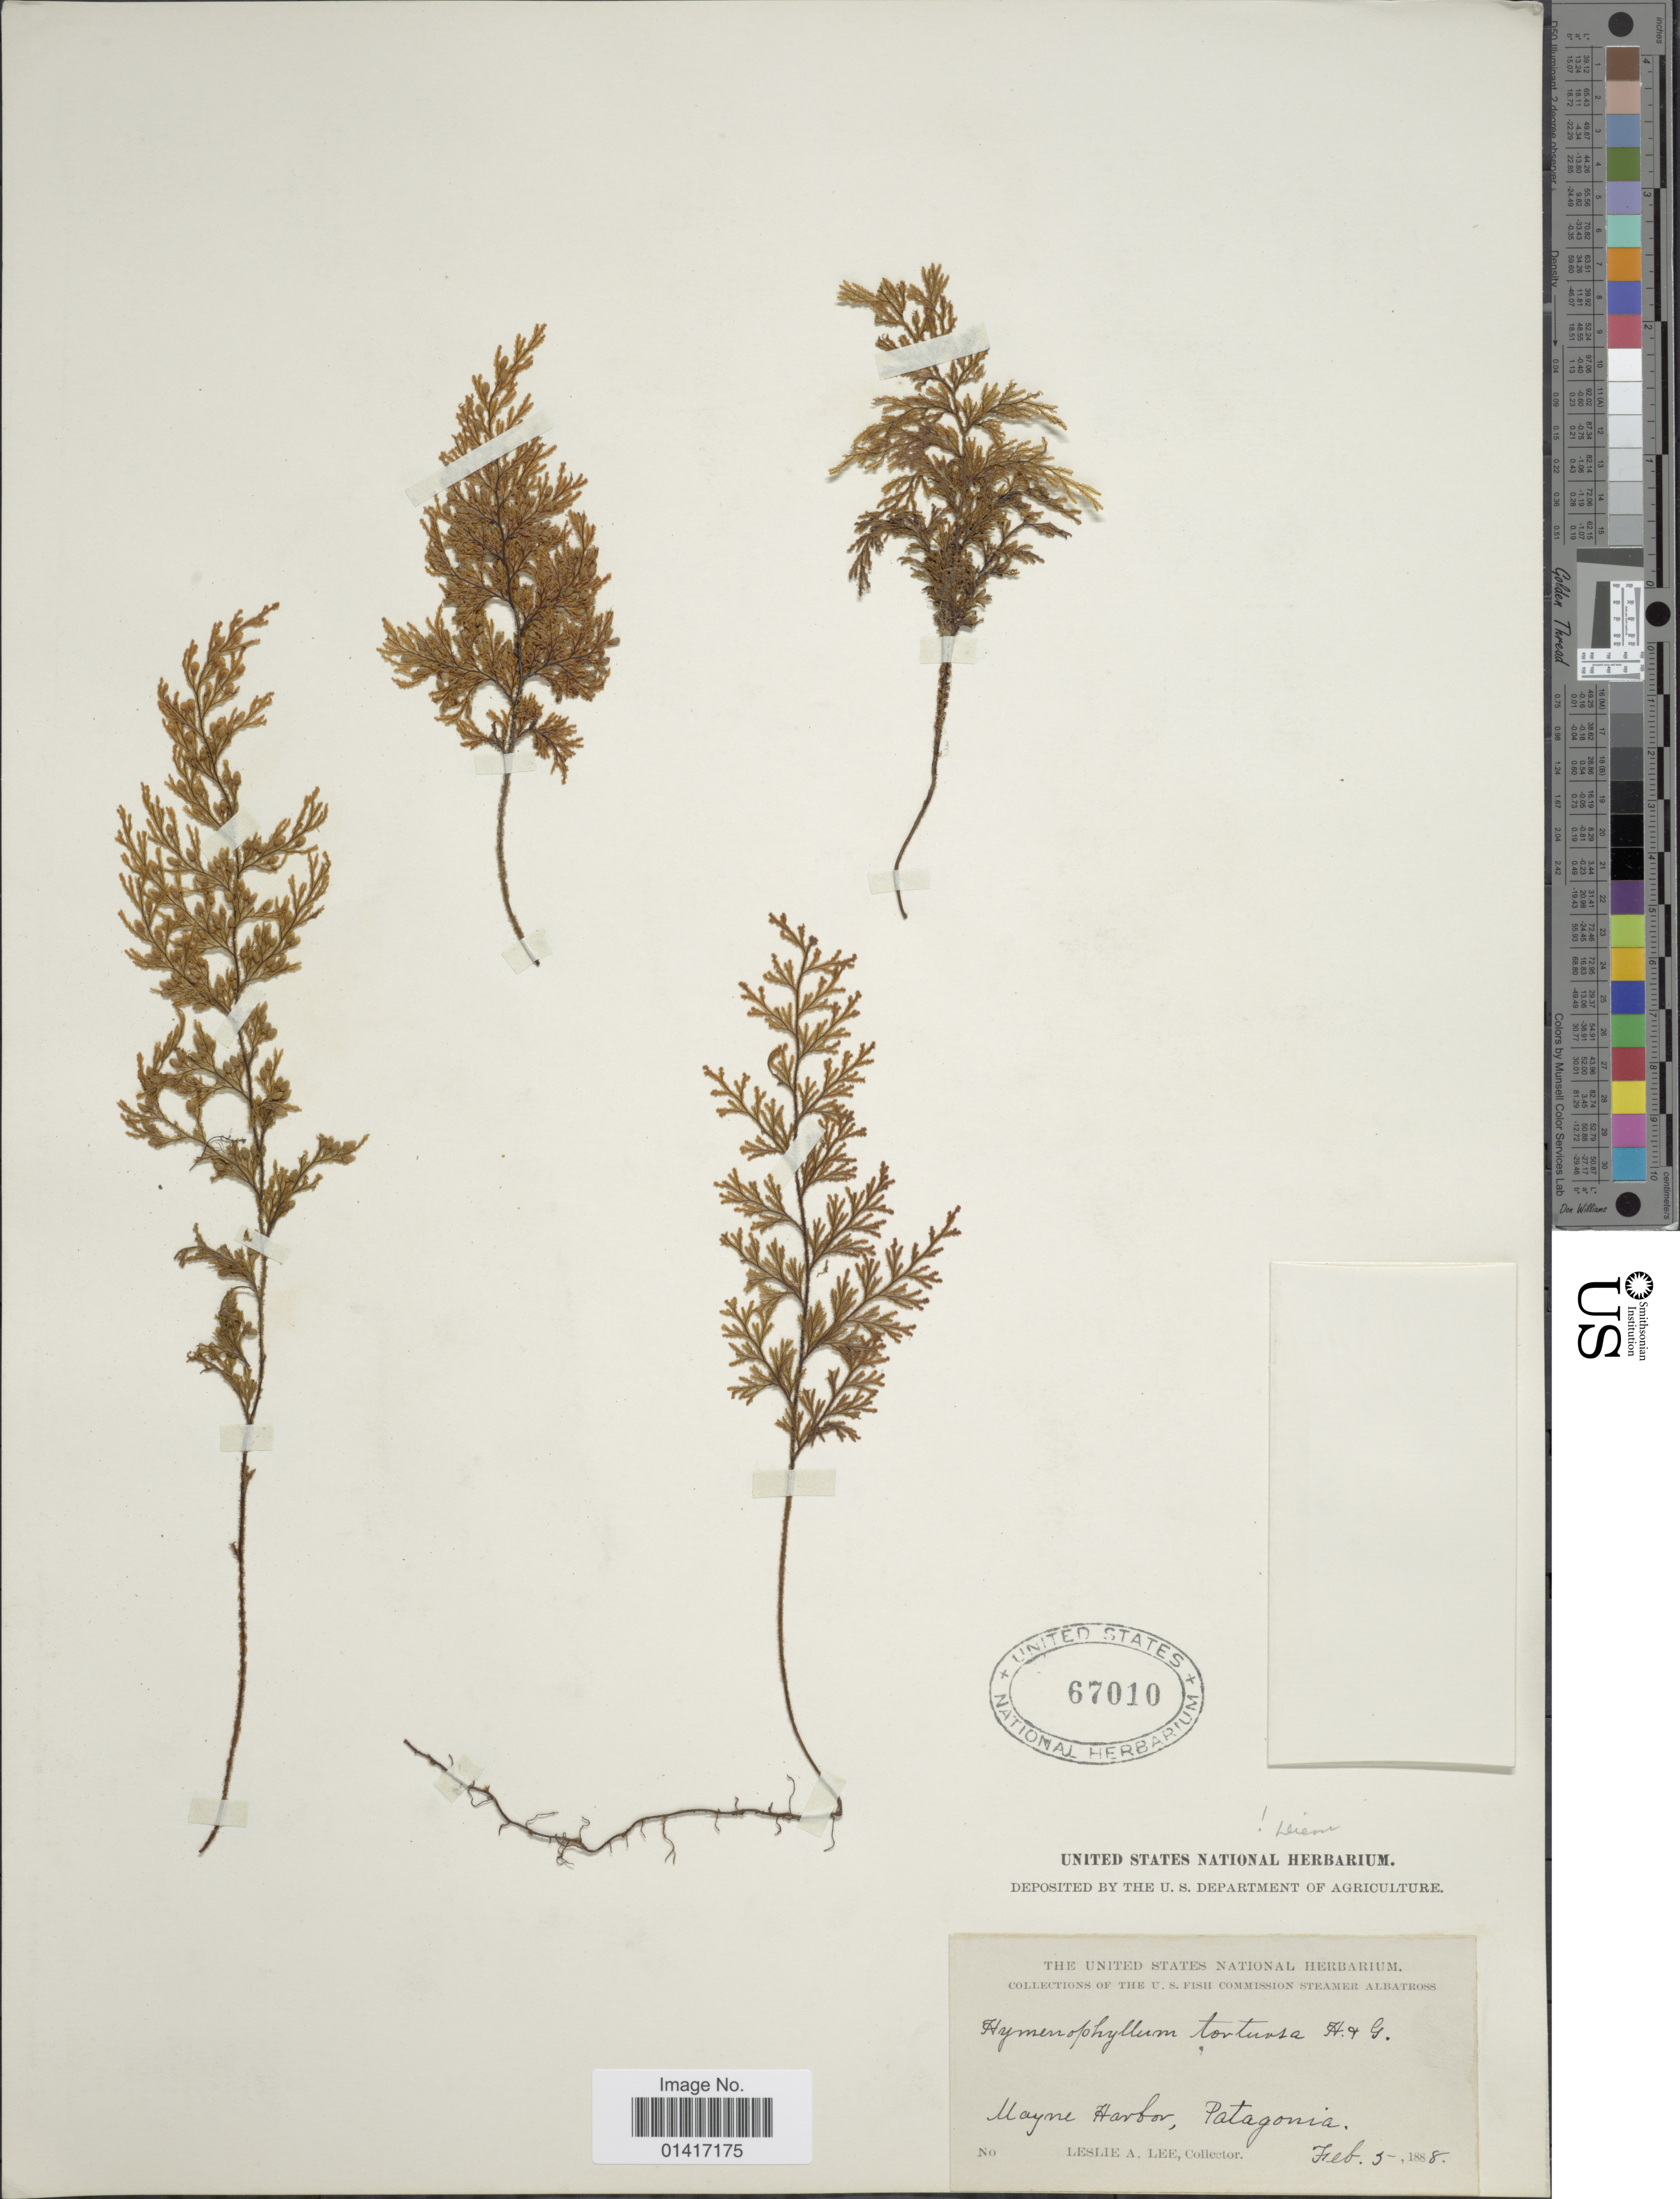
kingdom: Plantae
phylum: Tracheophyta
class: Polypodiopsida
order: Hymenophyllales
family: Hymenophyllaceae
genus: Hymenophyllum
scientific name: Hymenophyllum tortuosum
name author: Hook. & Grev.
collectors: L. Lee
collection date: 1888-02-05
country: Peru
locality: Mayne Harbor, Patagonia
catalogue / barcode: US 67010